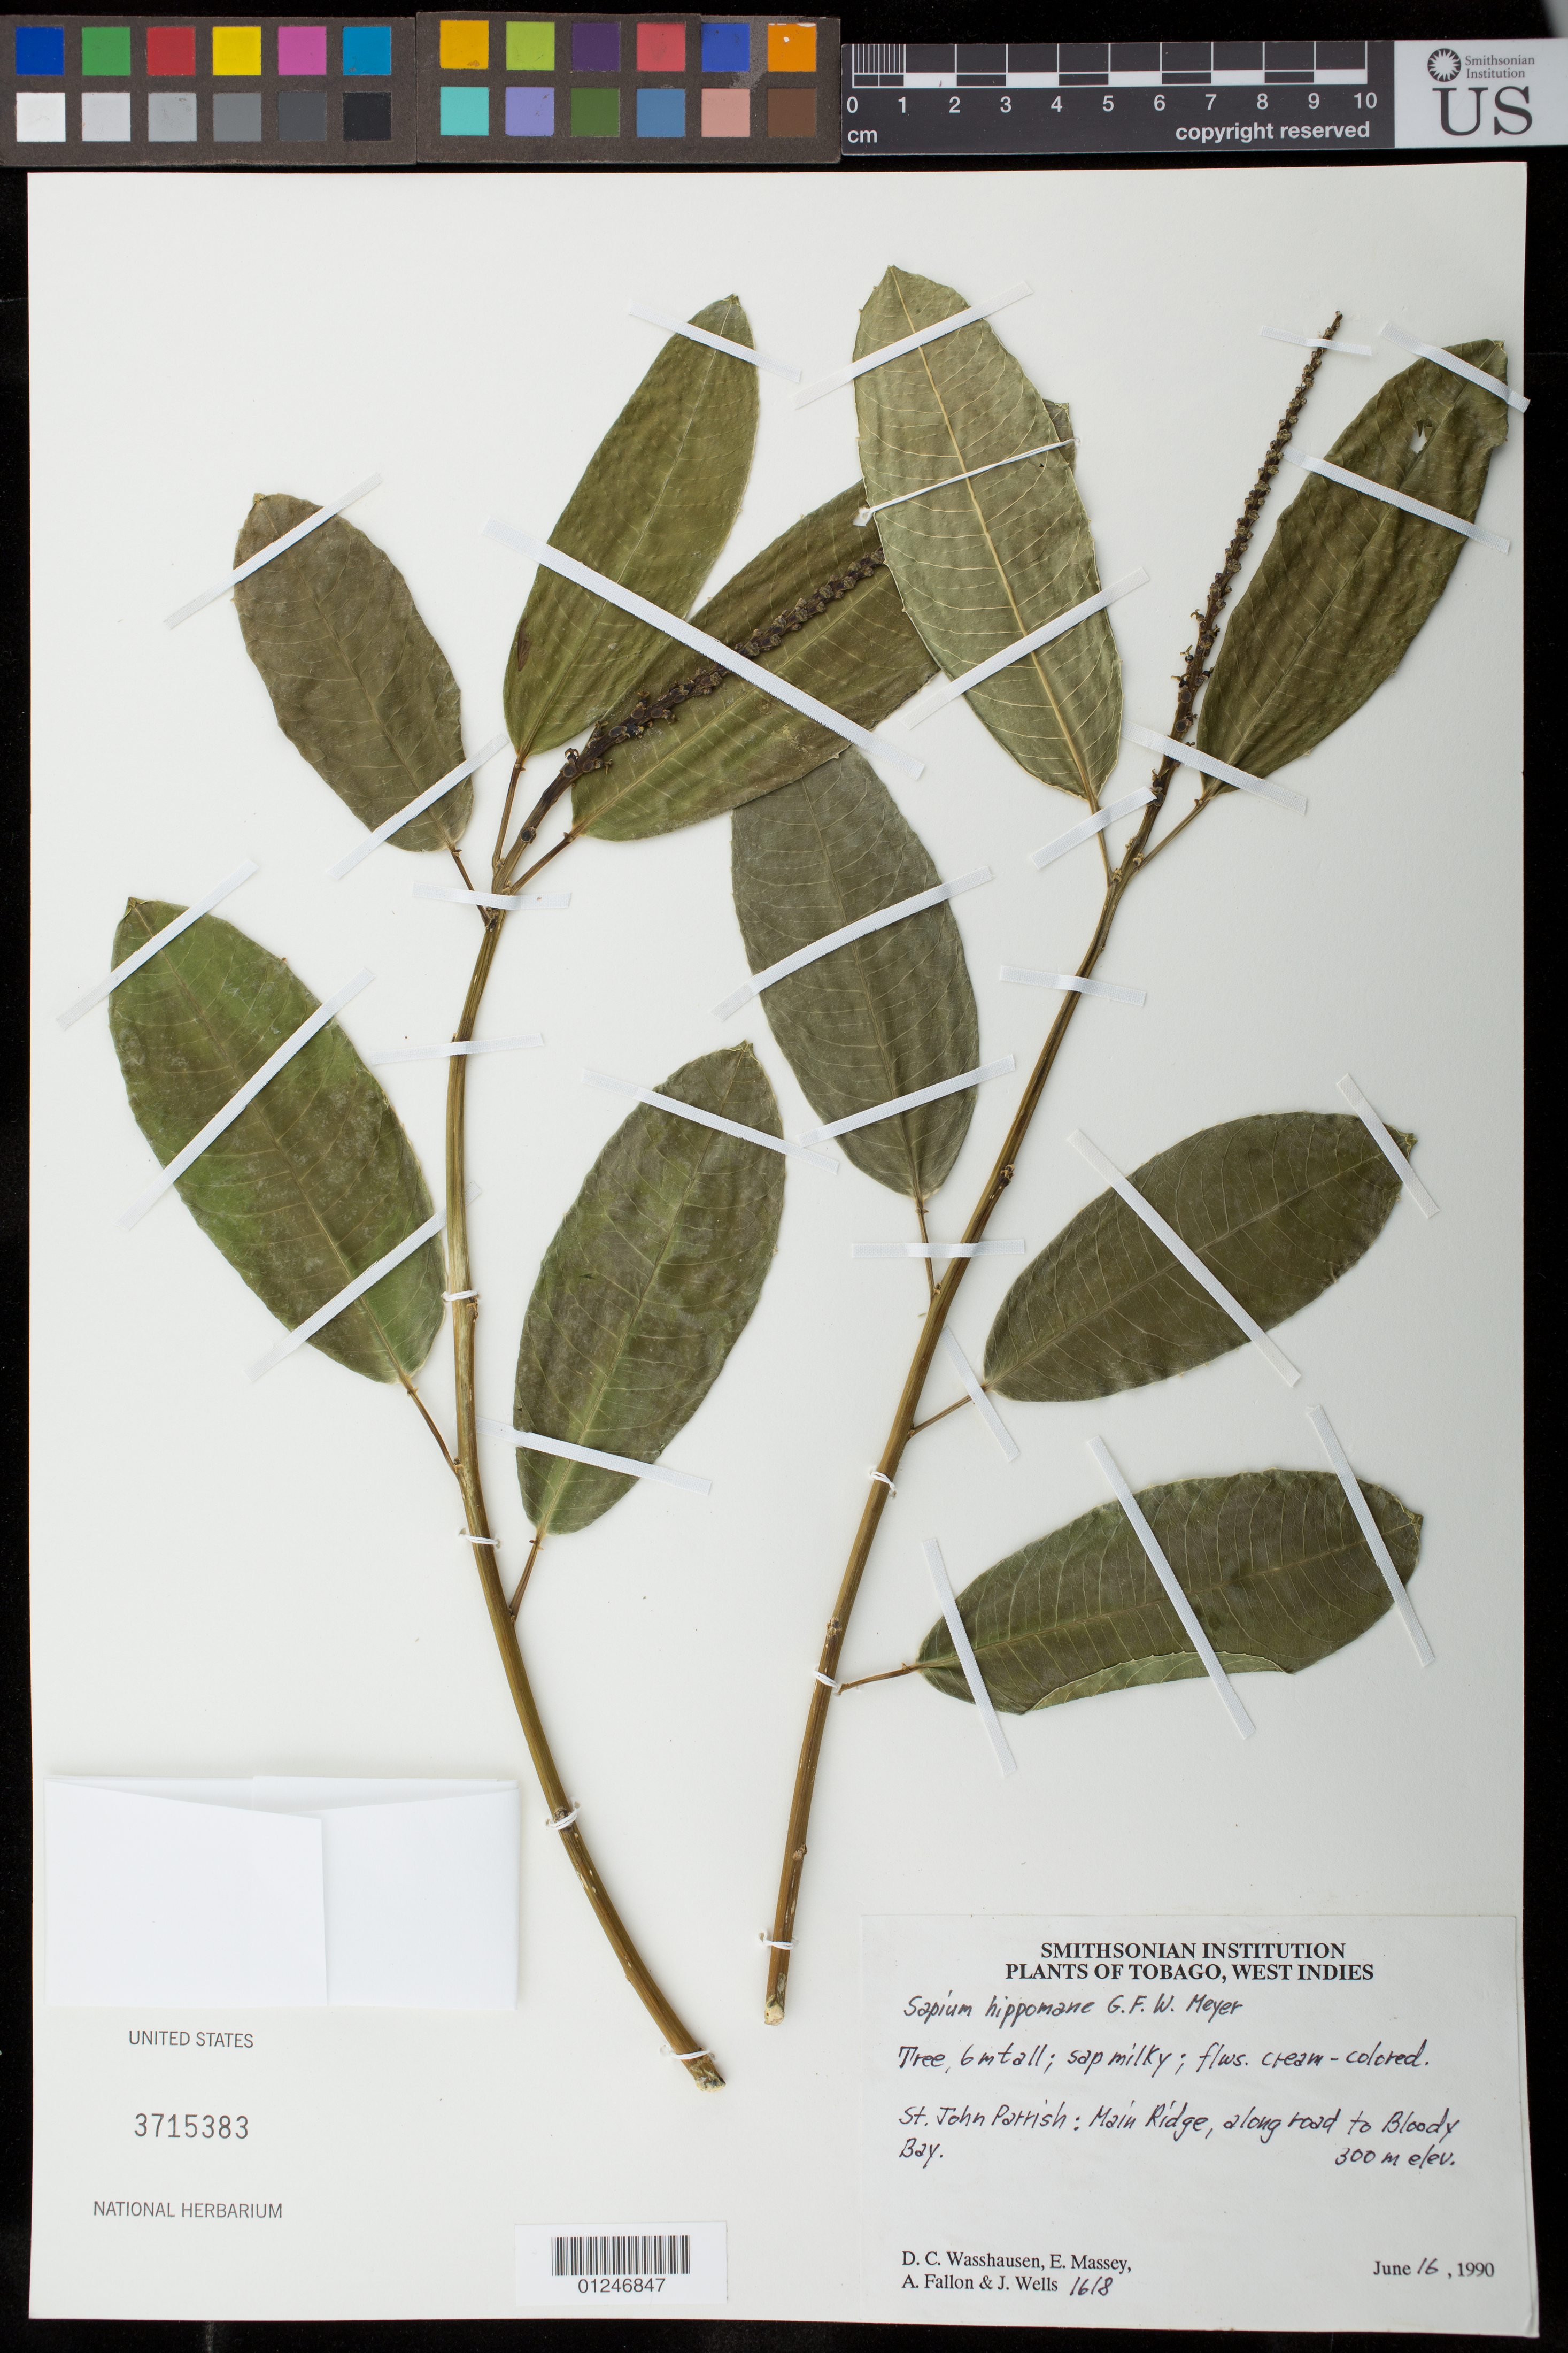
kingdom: Plantae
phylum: Tracheophyta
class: Magnoliopsida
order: Malpighiales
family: Euphorbiaceae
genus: Sapium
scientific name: Sapium glandulosum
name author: (L.) Morong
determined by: Strong, Mark T., (BOT), Smithsonian Institution - National Museum of Natural History (UNITED STATES)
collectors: D. C. Wasshausen, E. Massey, A. Fallon & J. Wells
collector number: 1618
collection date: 1990-06-16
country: Trinidad and Tobago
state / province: Tobago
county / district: St. John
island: Tobago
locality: Main Ridge Forest Reserve, St. John Parrish, along road to Bloody Bay.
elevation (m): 300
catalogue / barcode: US 3715383